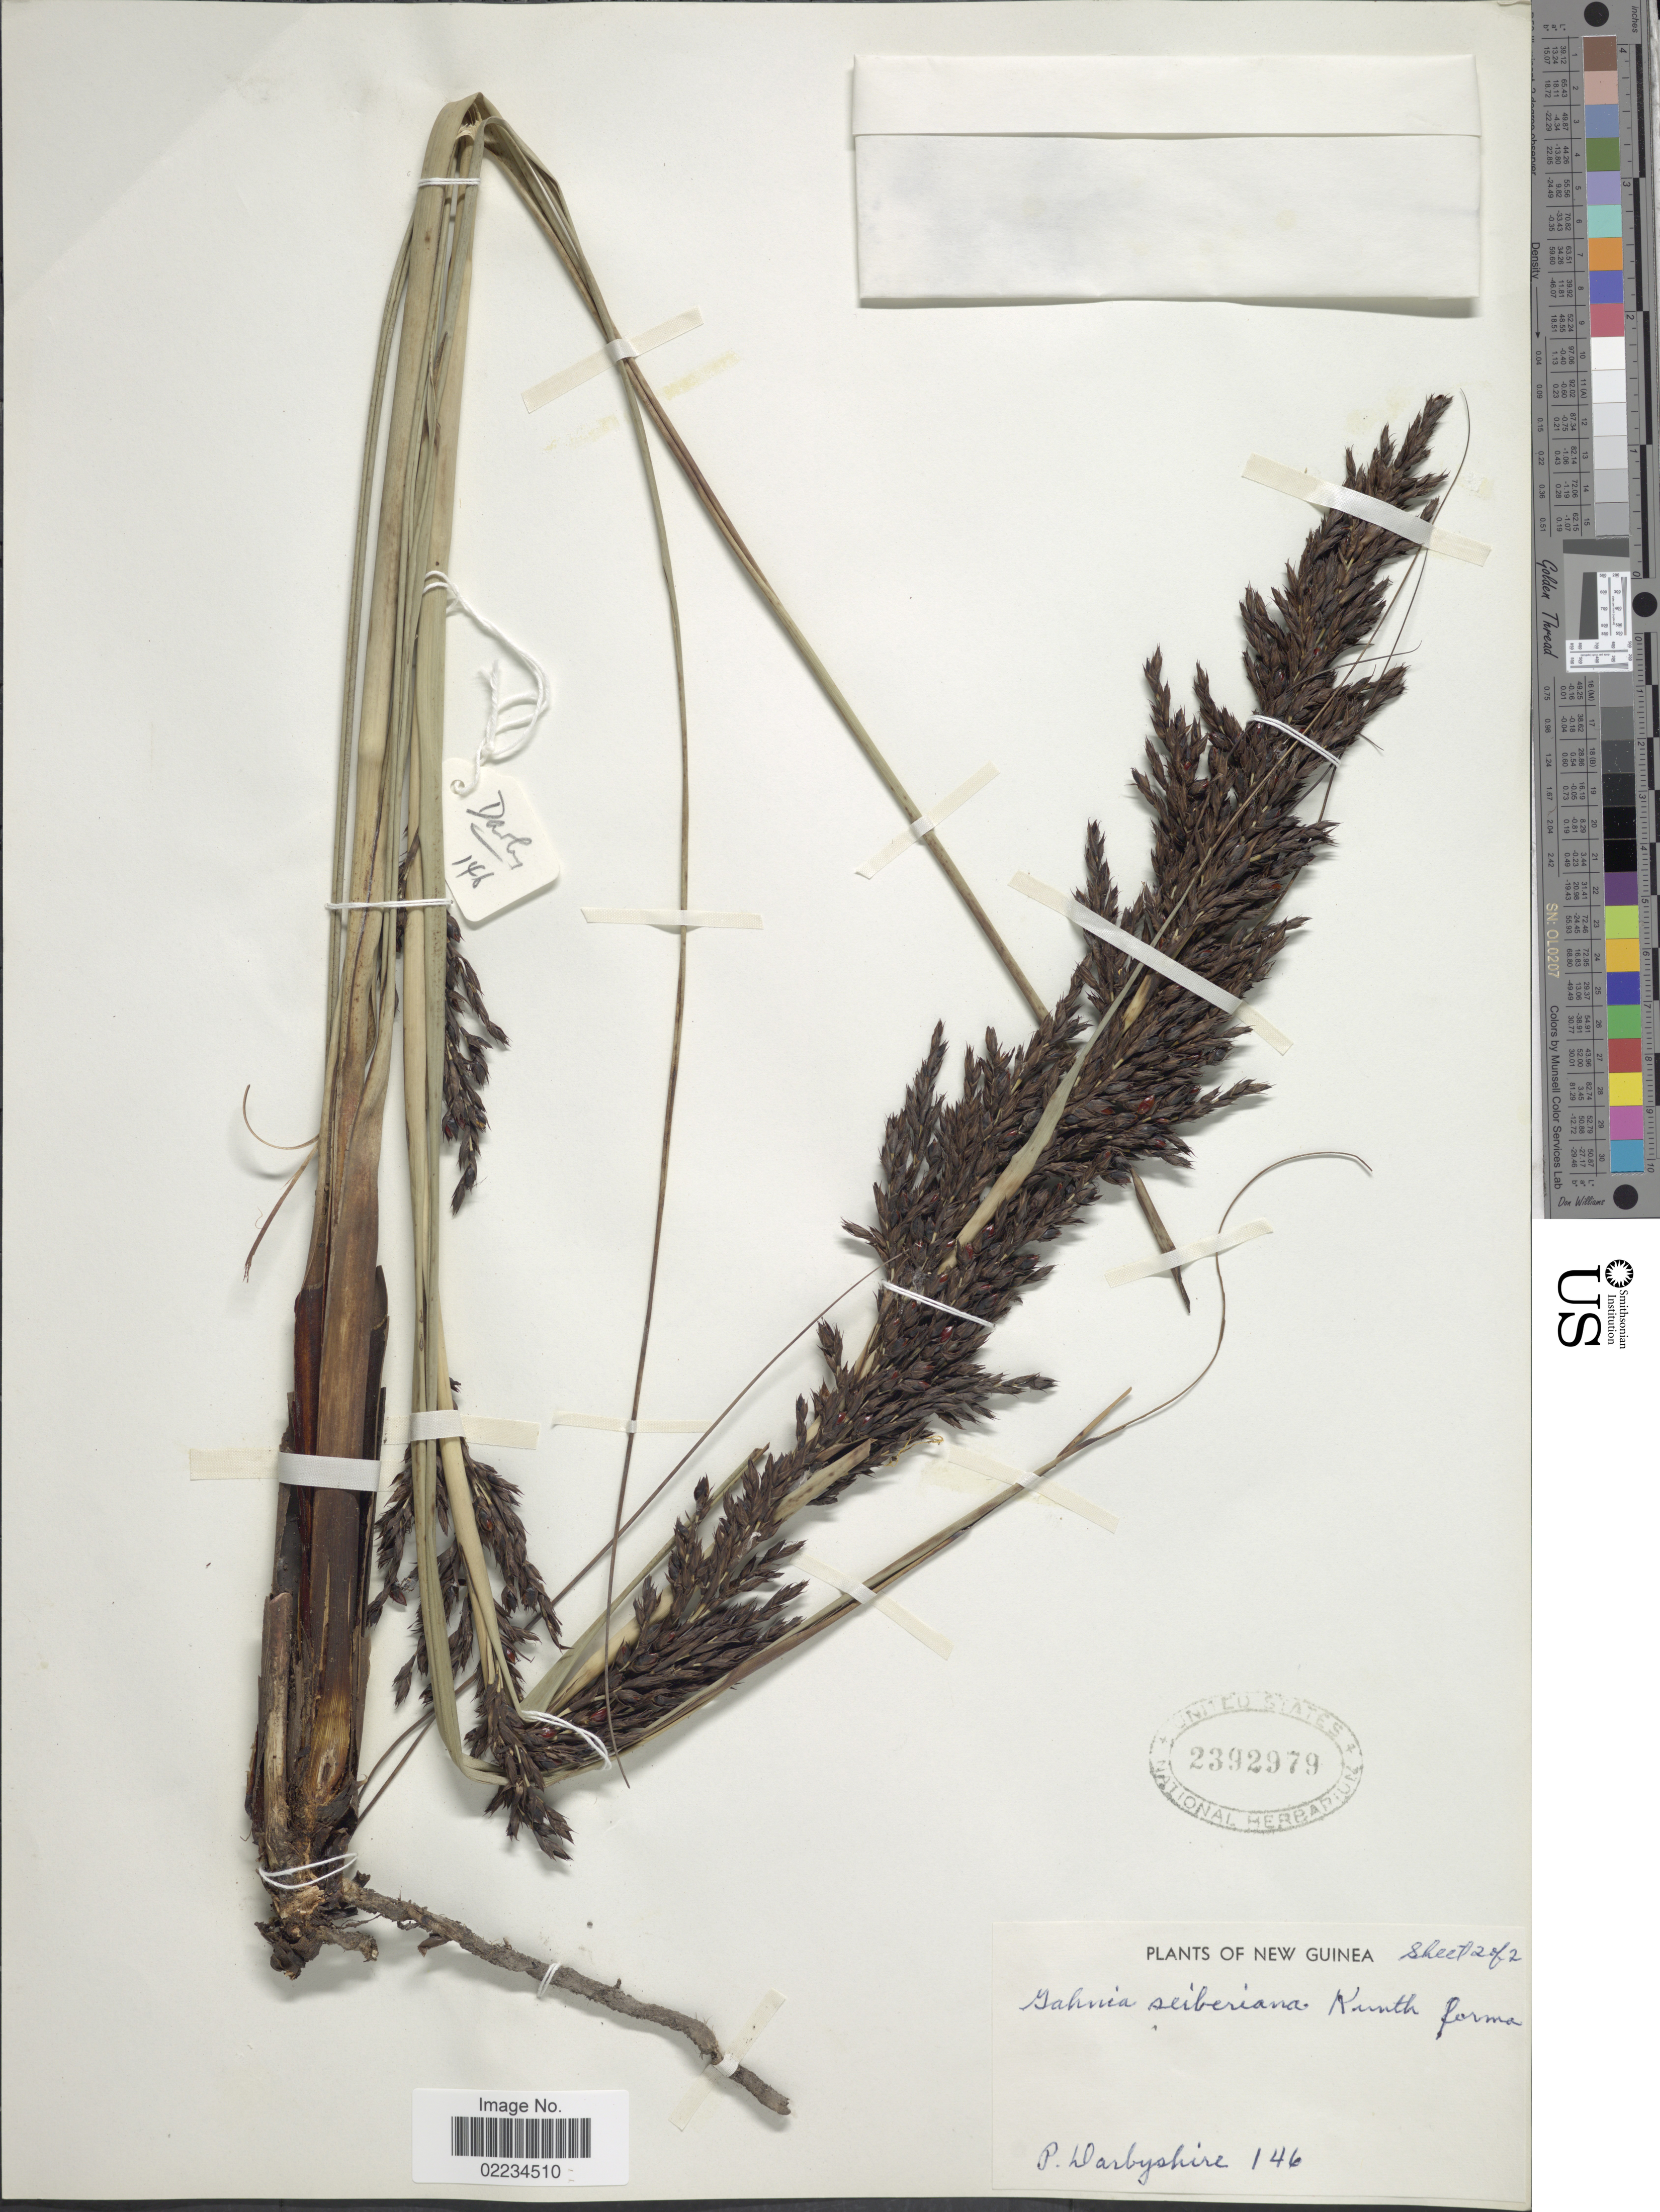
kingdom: Plantae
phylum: Tracheophyta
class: Liliopsida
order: Poales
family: Cyperaceae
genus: Gahnia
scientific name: Gahnia sieberiana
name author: Kunth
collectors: P. Darbyshire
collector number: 146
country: Papua New Guinea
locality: New Guinea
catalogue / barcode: US 2392979